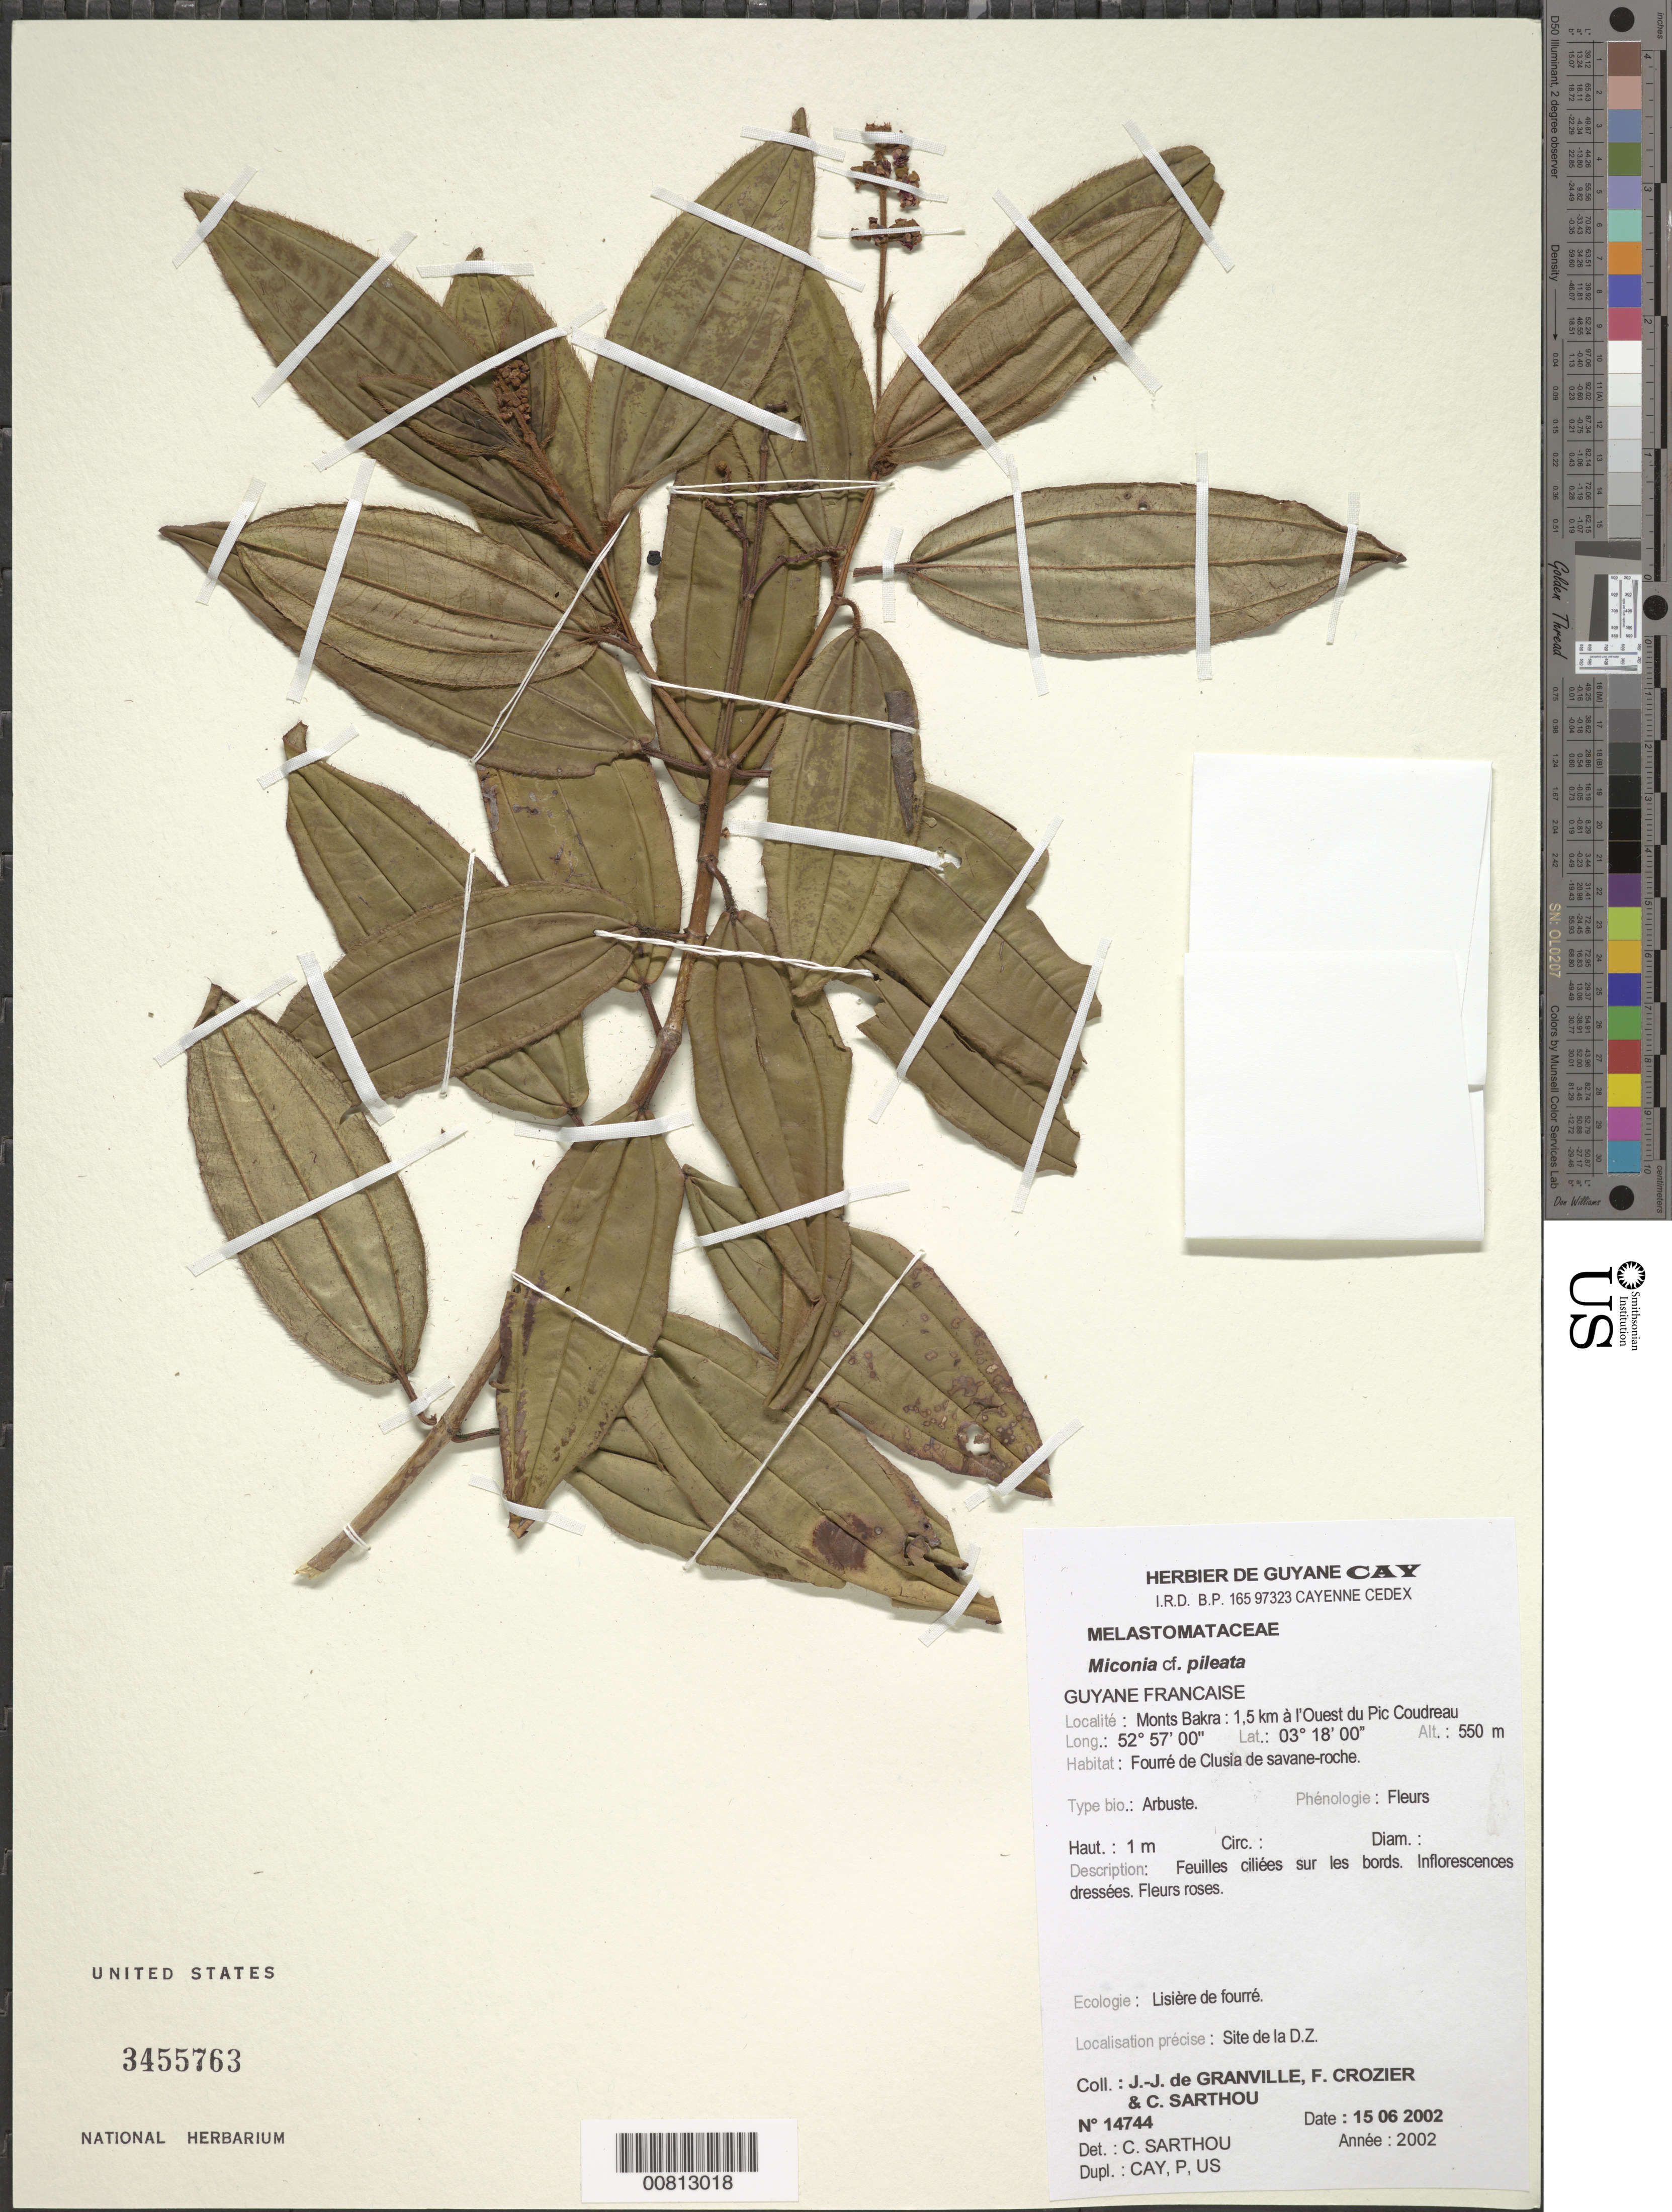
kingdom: Plantae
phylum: Tracheophyta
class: Magnoliopsida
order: Myrtales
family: Melastomataceae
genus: Miconia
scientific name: Miconia pileata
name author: DC.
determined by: Sarthou, C.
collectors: J.-J. de Granville, F. Crozier & C. Sarthou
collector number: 14744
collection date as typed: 15-Jun-02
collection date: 2002-06-15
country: French Guiana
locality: Monts Bakra, 1.5 km a l'Ouest du Pic Coudreau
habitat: Fourré de Clusia de savane roche; lisière de fourré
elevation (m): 550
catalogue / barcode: US 3455763